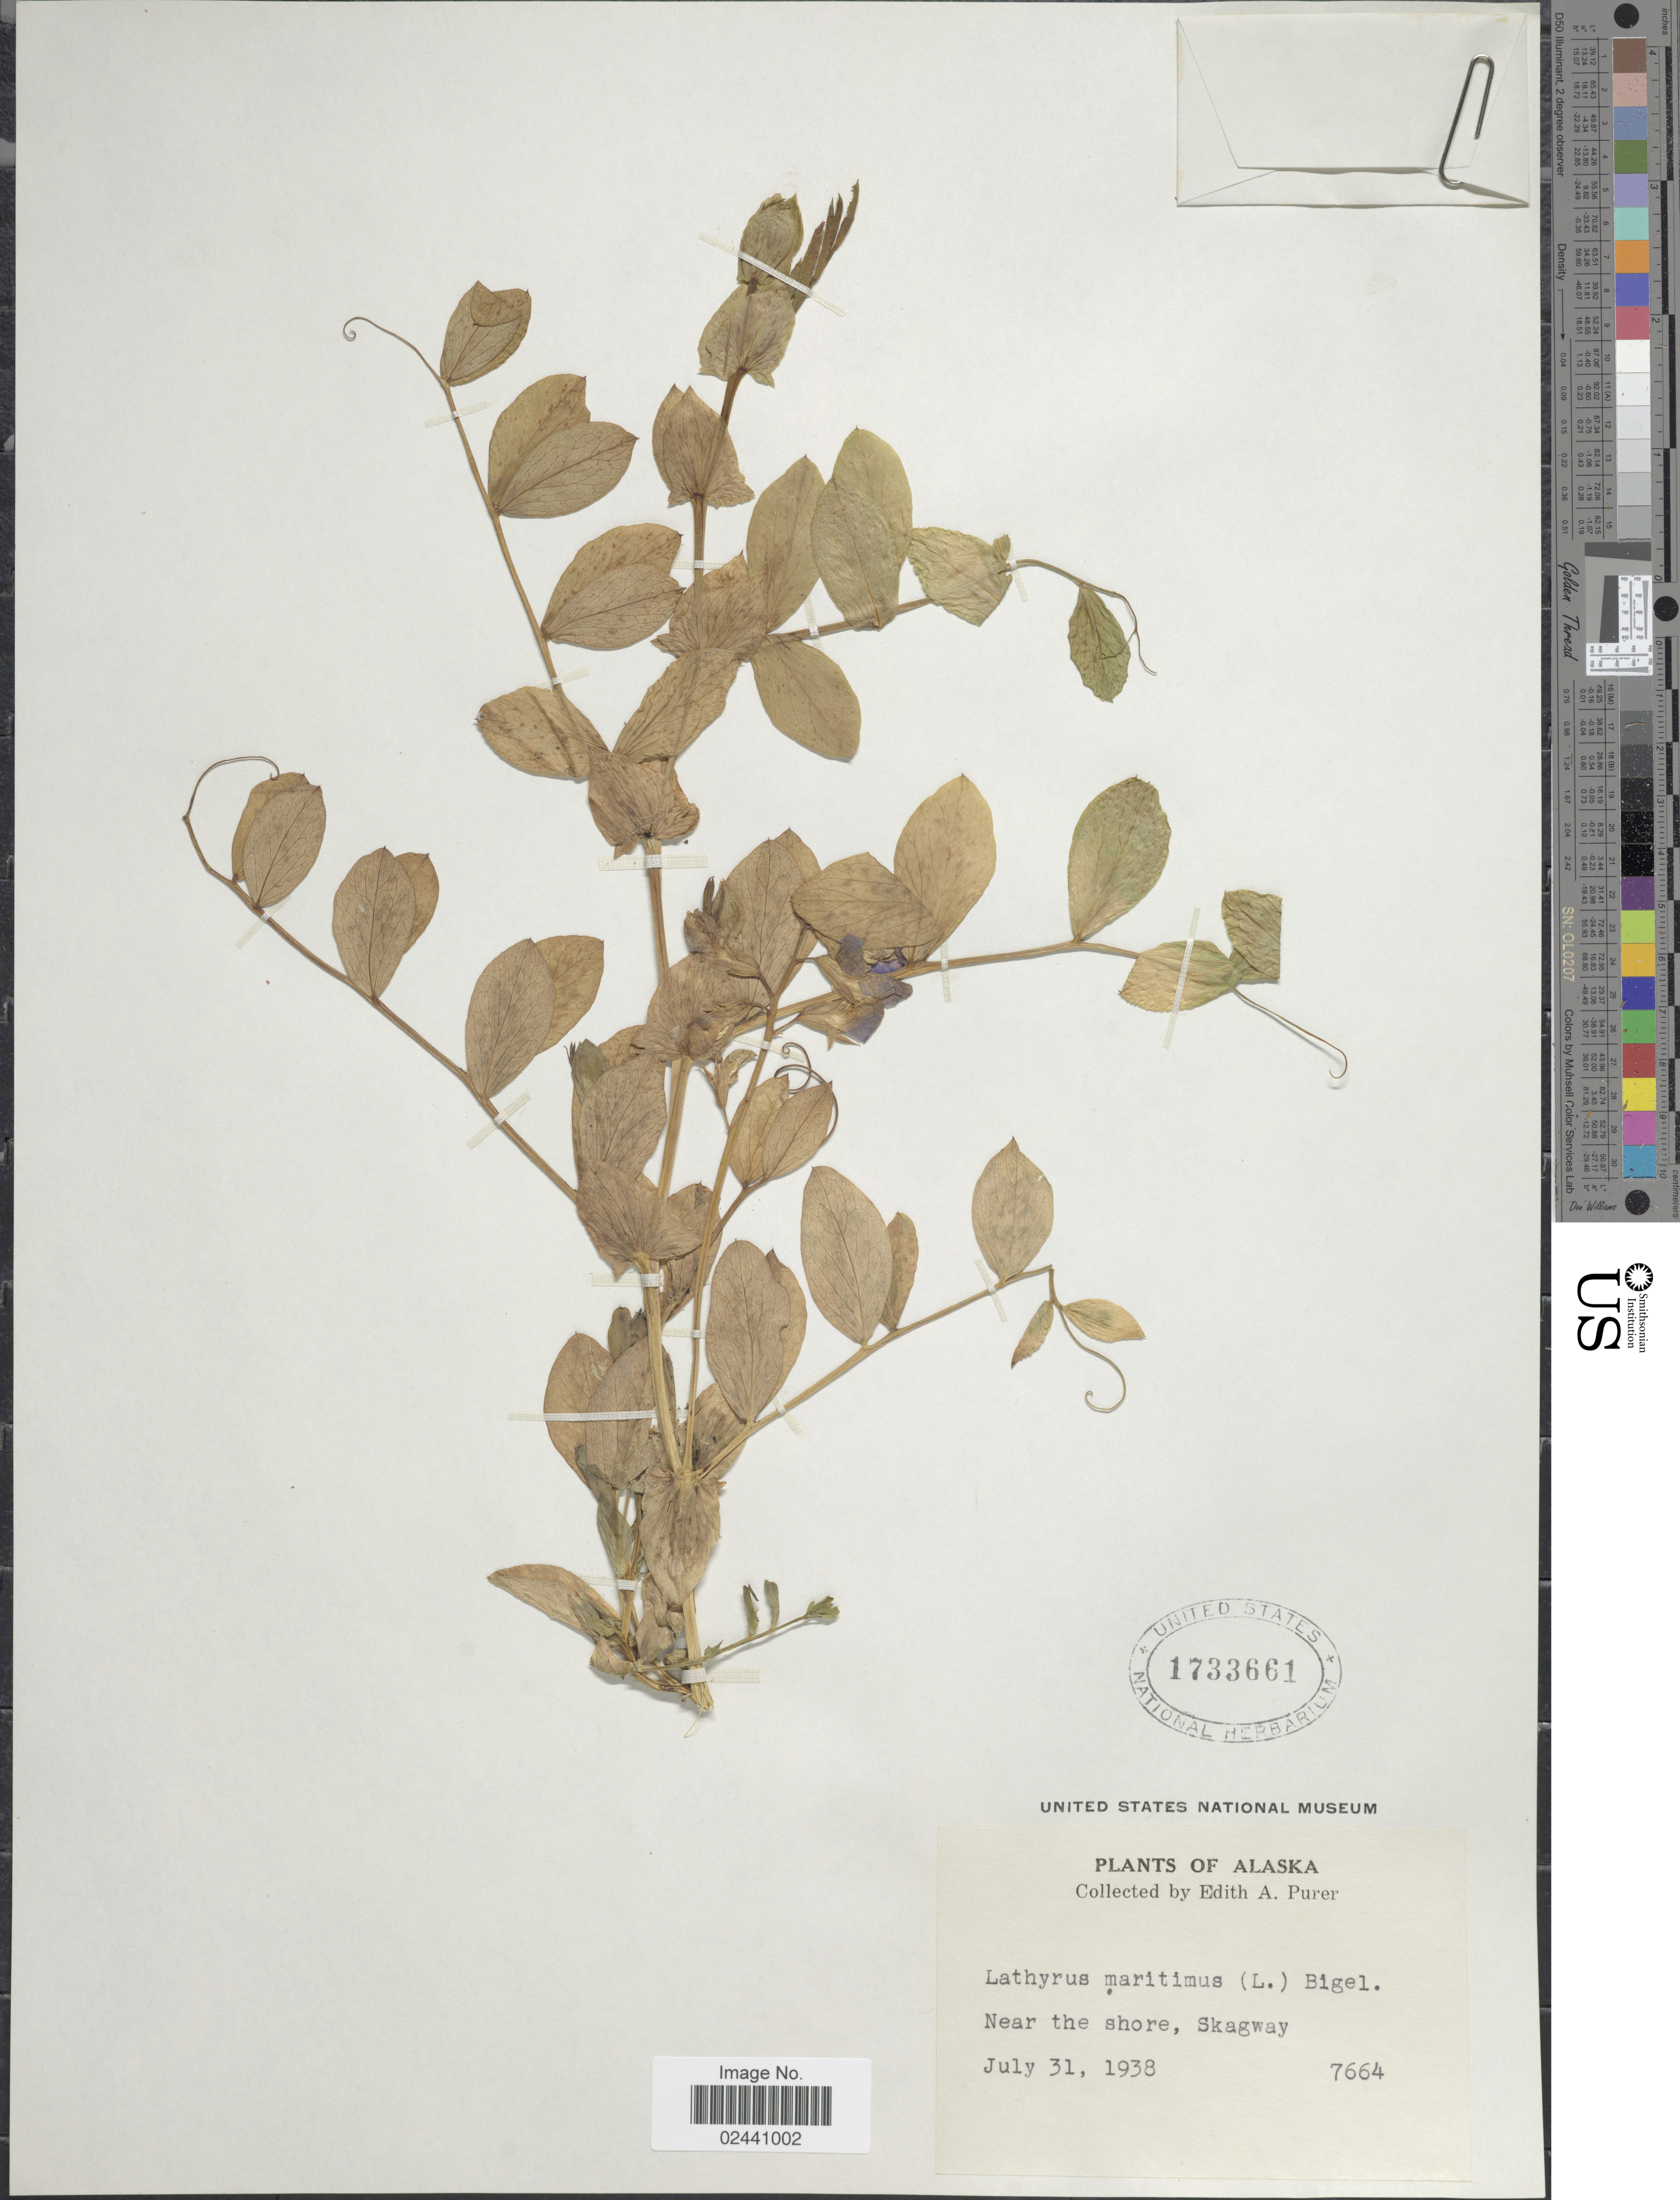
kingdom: Plantae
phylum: Tracheophyta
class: Magnoliopsida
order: Fabales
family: Fabaceae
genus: Lathyrus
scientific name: Lathyrus maritimus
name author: Torr.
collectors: E. Purer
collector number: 7664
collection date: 1938-07-31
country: United States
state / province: Alaska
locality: Near the shore, Skagway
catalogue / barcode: US 1733661